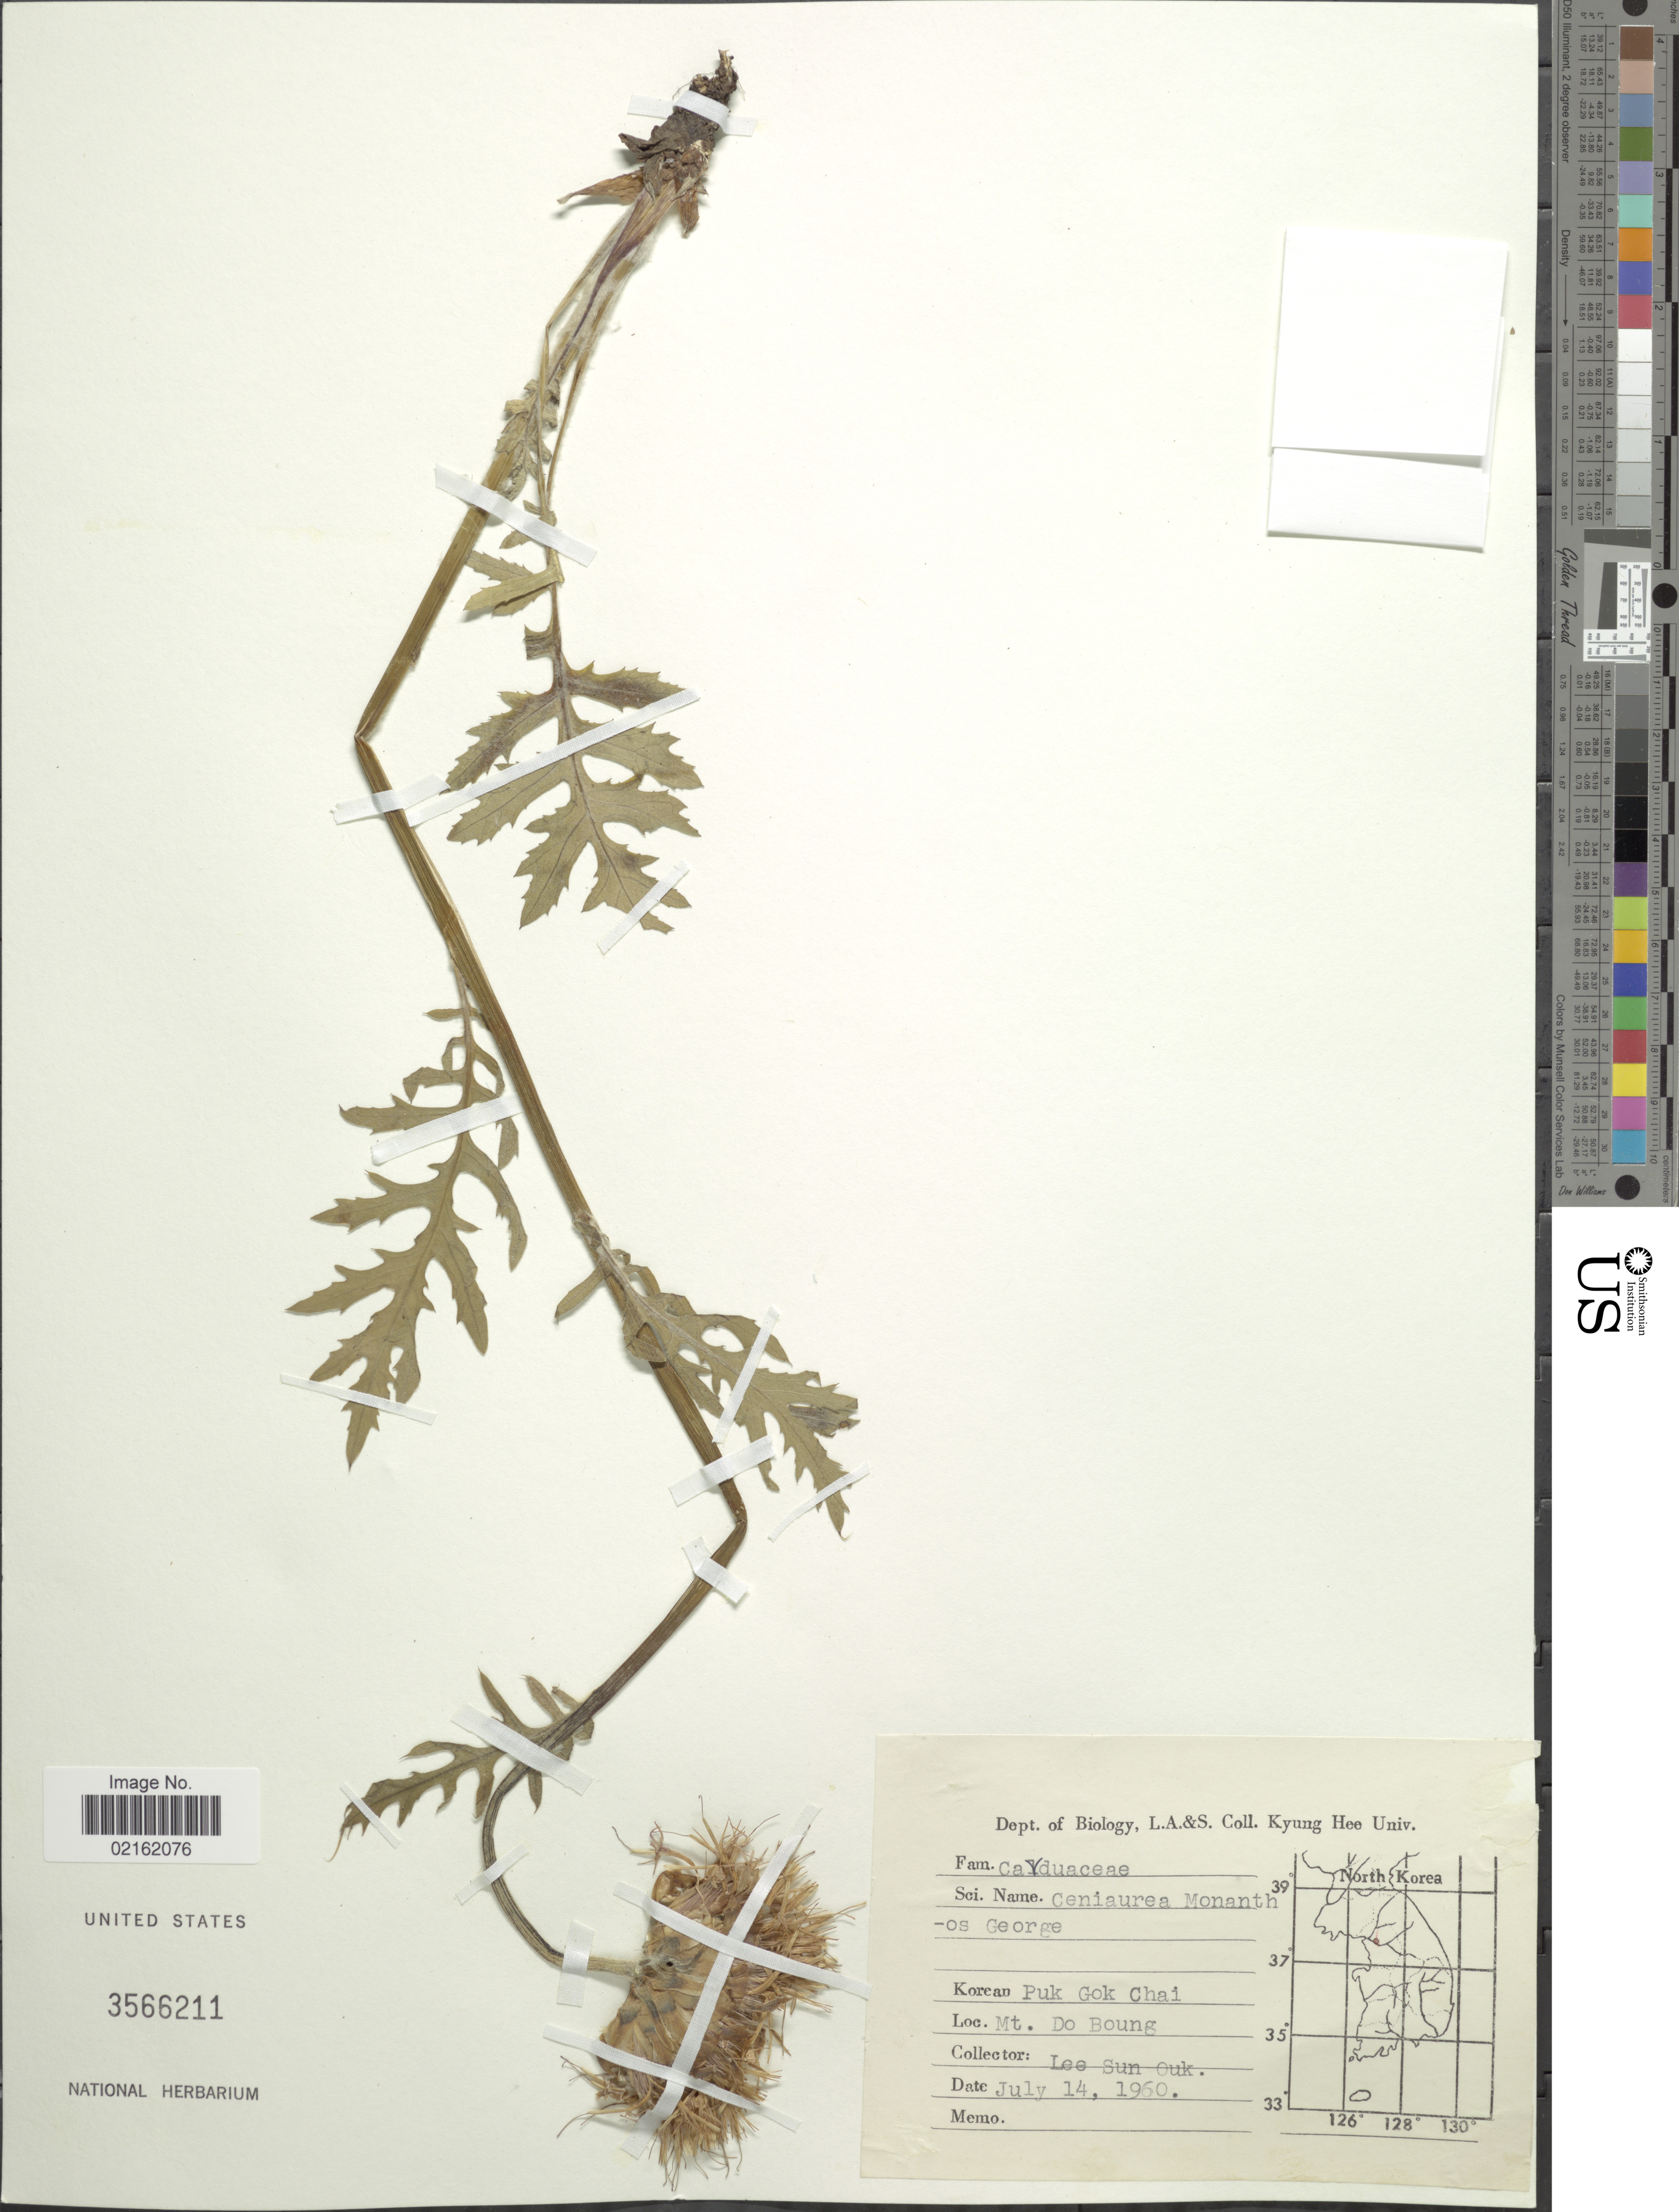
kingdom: Plantae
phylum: Tracheophyta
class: Magnoliopsida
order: Asterales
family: Asteraceae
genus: Leuzea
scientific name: Leuzea uniflora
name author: (L.) Holub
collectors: S. Lee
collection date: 1960-07-14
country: South Korea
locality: Korea, Mt. Do Boung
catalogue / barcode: US 3566211